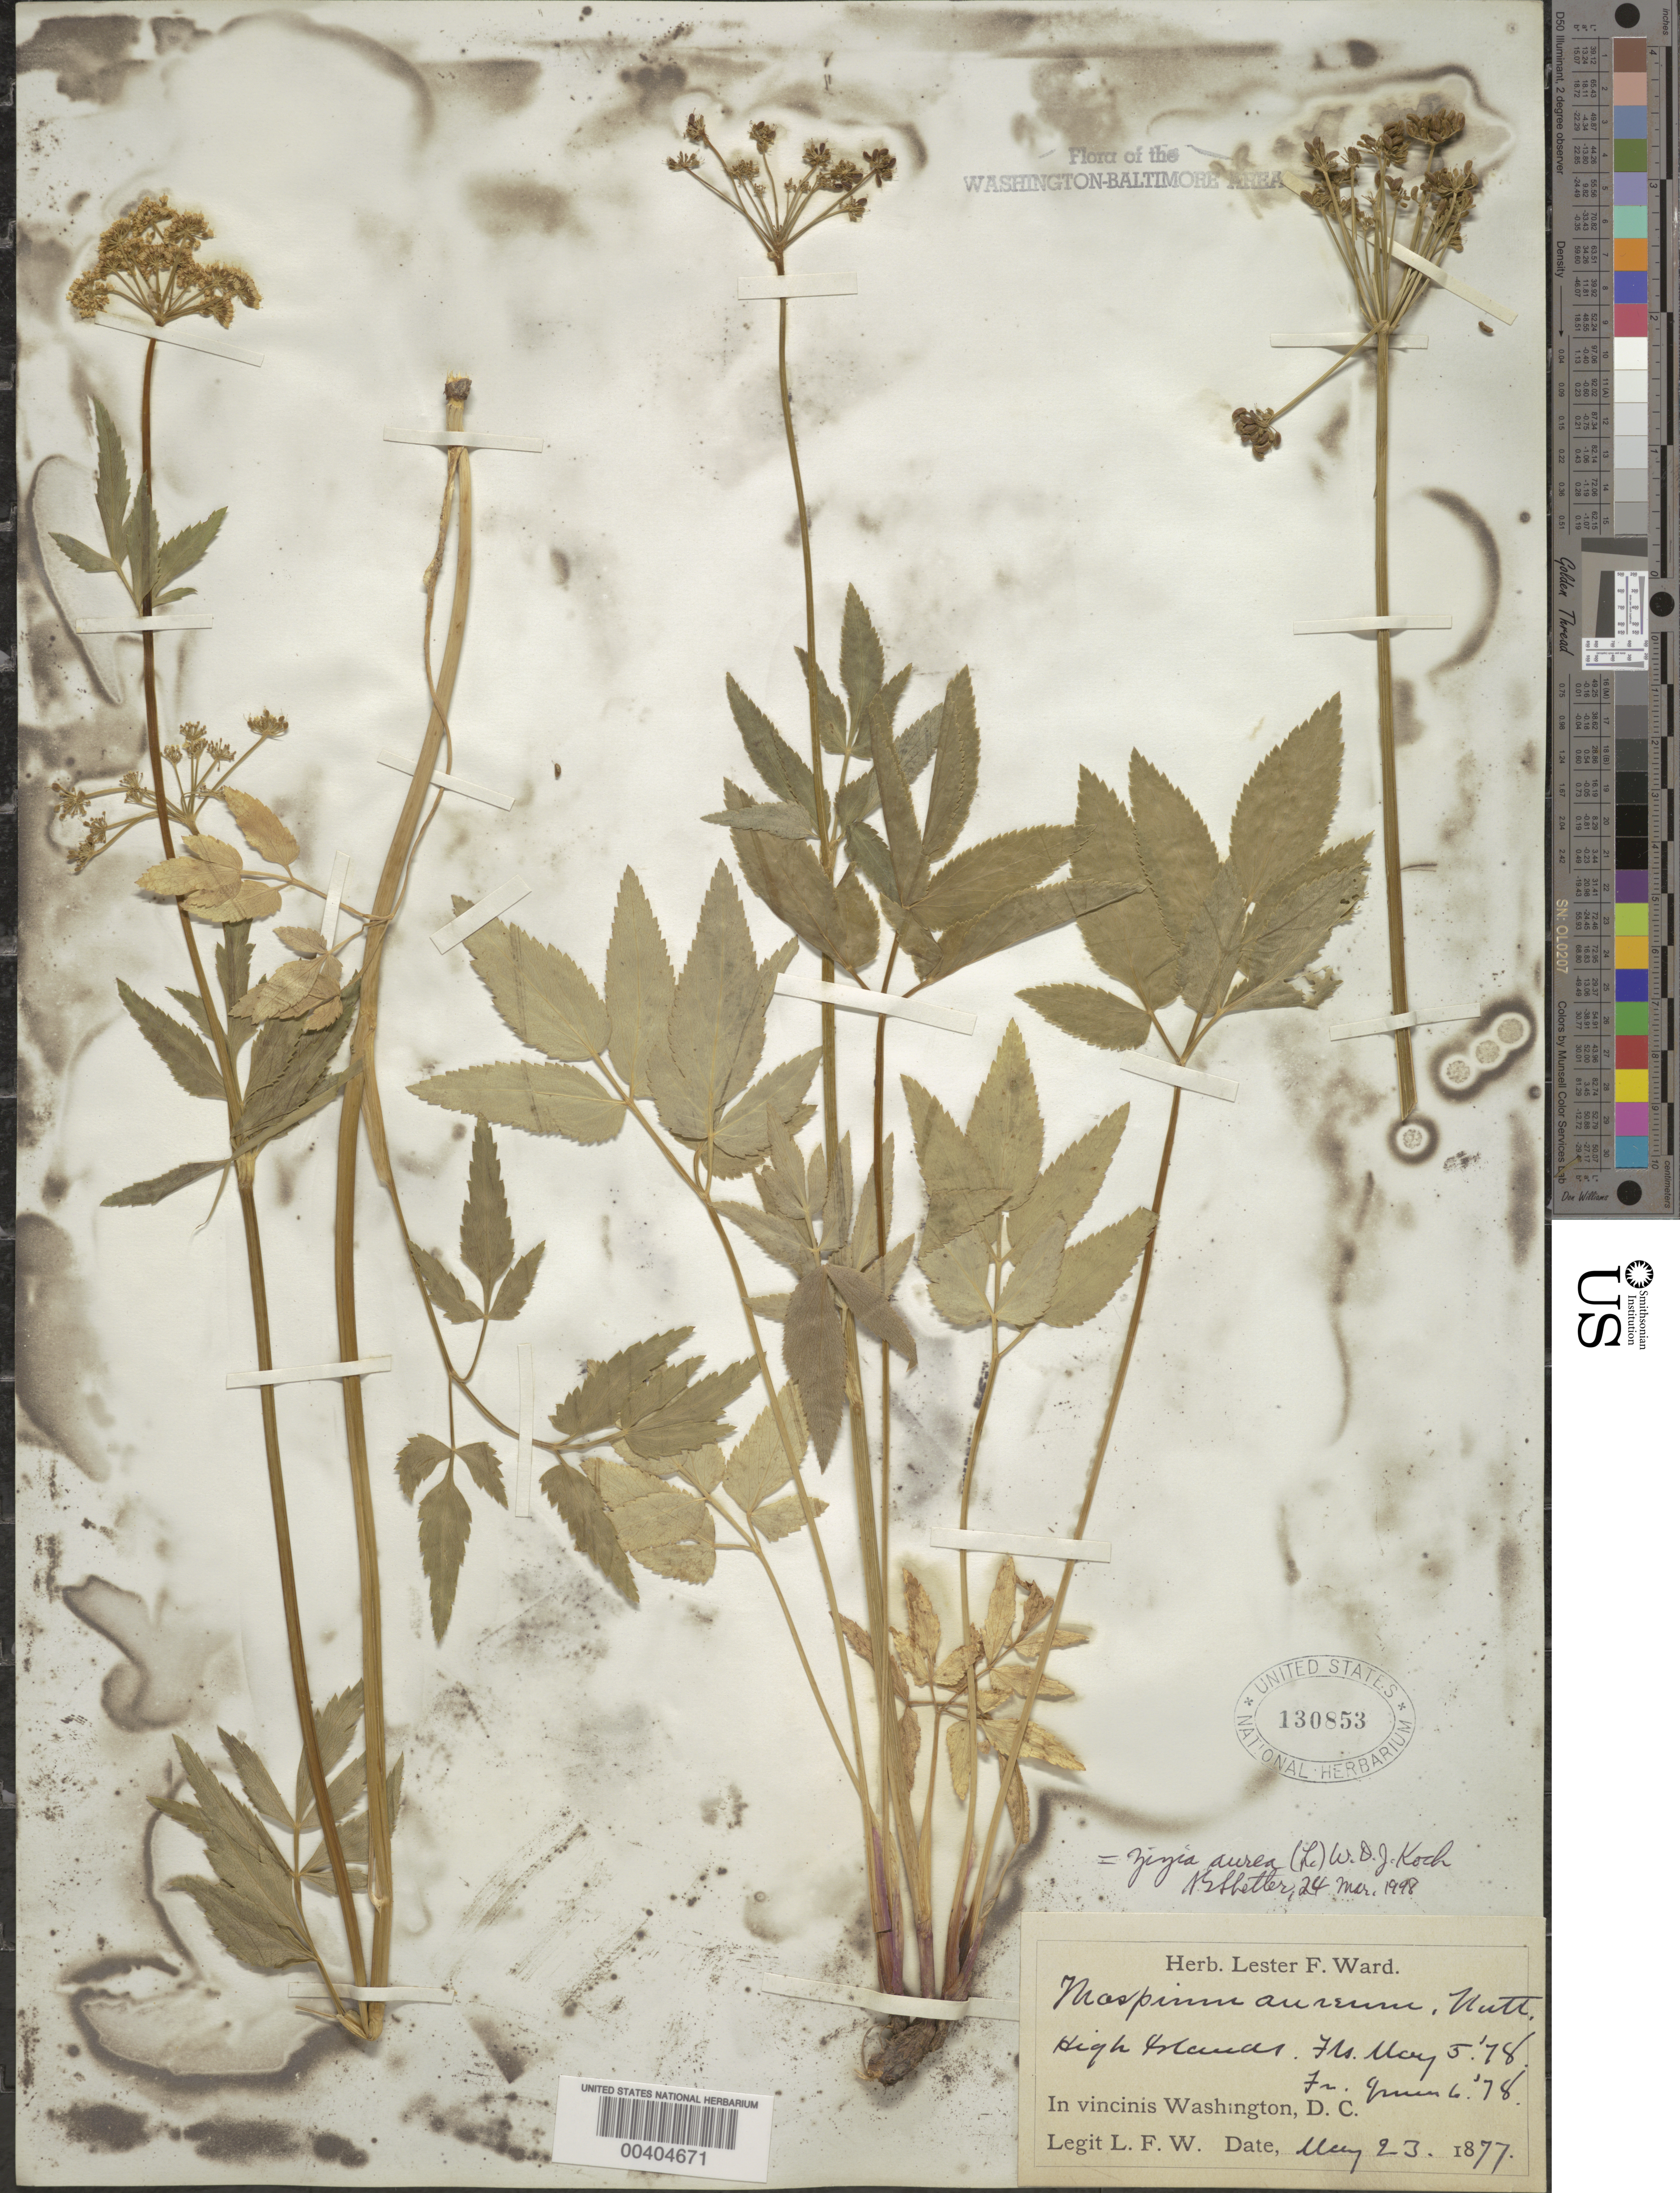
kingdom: Plantae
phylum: Tracheophyta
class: Magnoliopsida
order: Apiales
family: Apiaceae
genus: Zizia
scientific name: Zizia aurea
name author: (L.) Koch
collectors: L. F. Ward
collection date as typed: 05 May 1878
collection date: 1878-05-05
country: United States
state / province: Maryland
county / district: Montgomery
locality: High Island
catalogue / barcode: US 130853